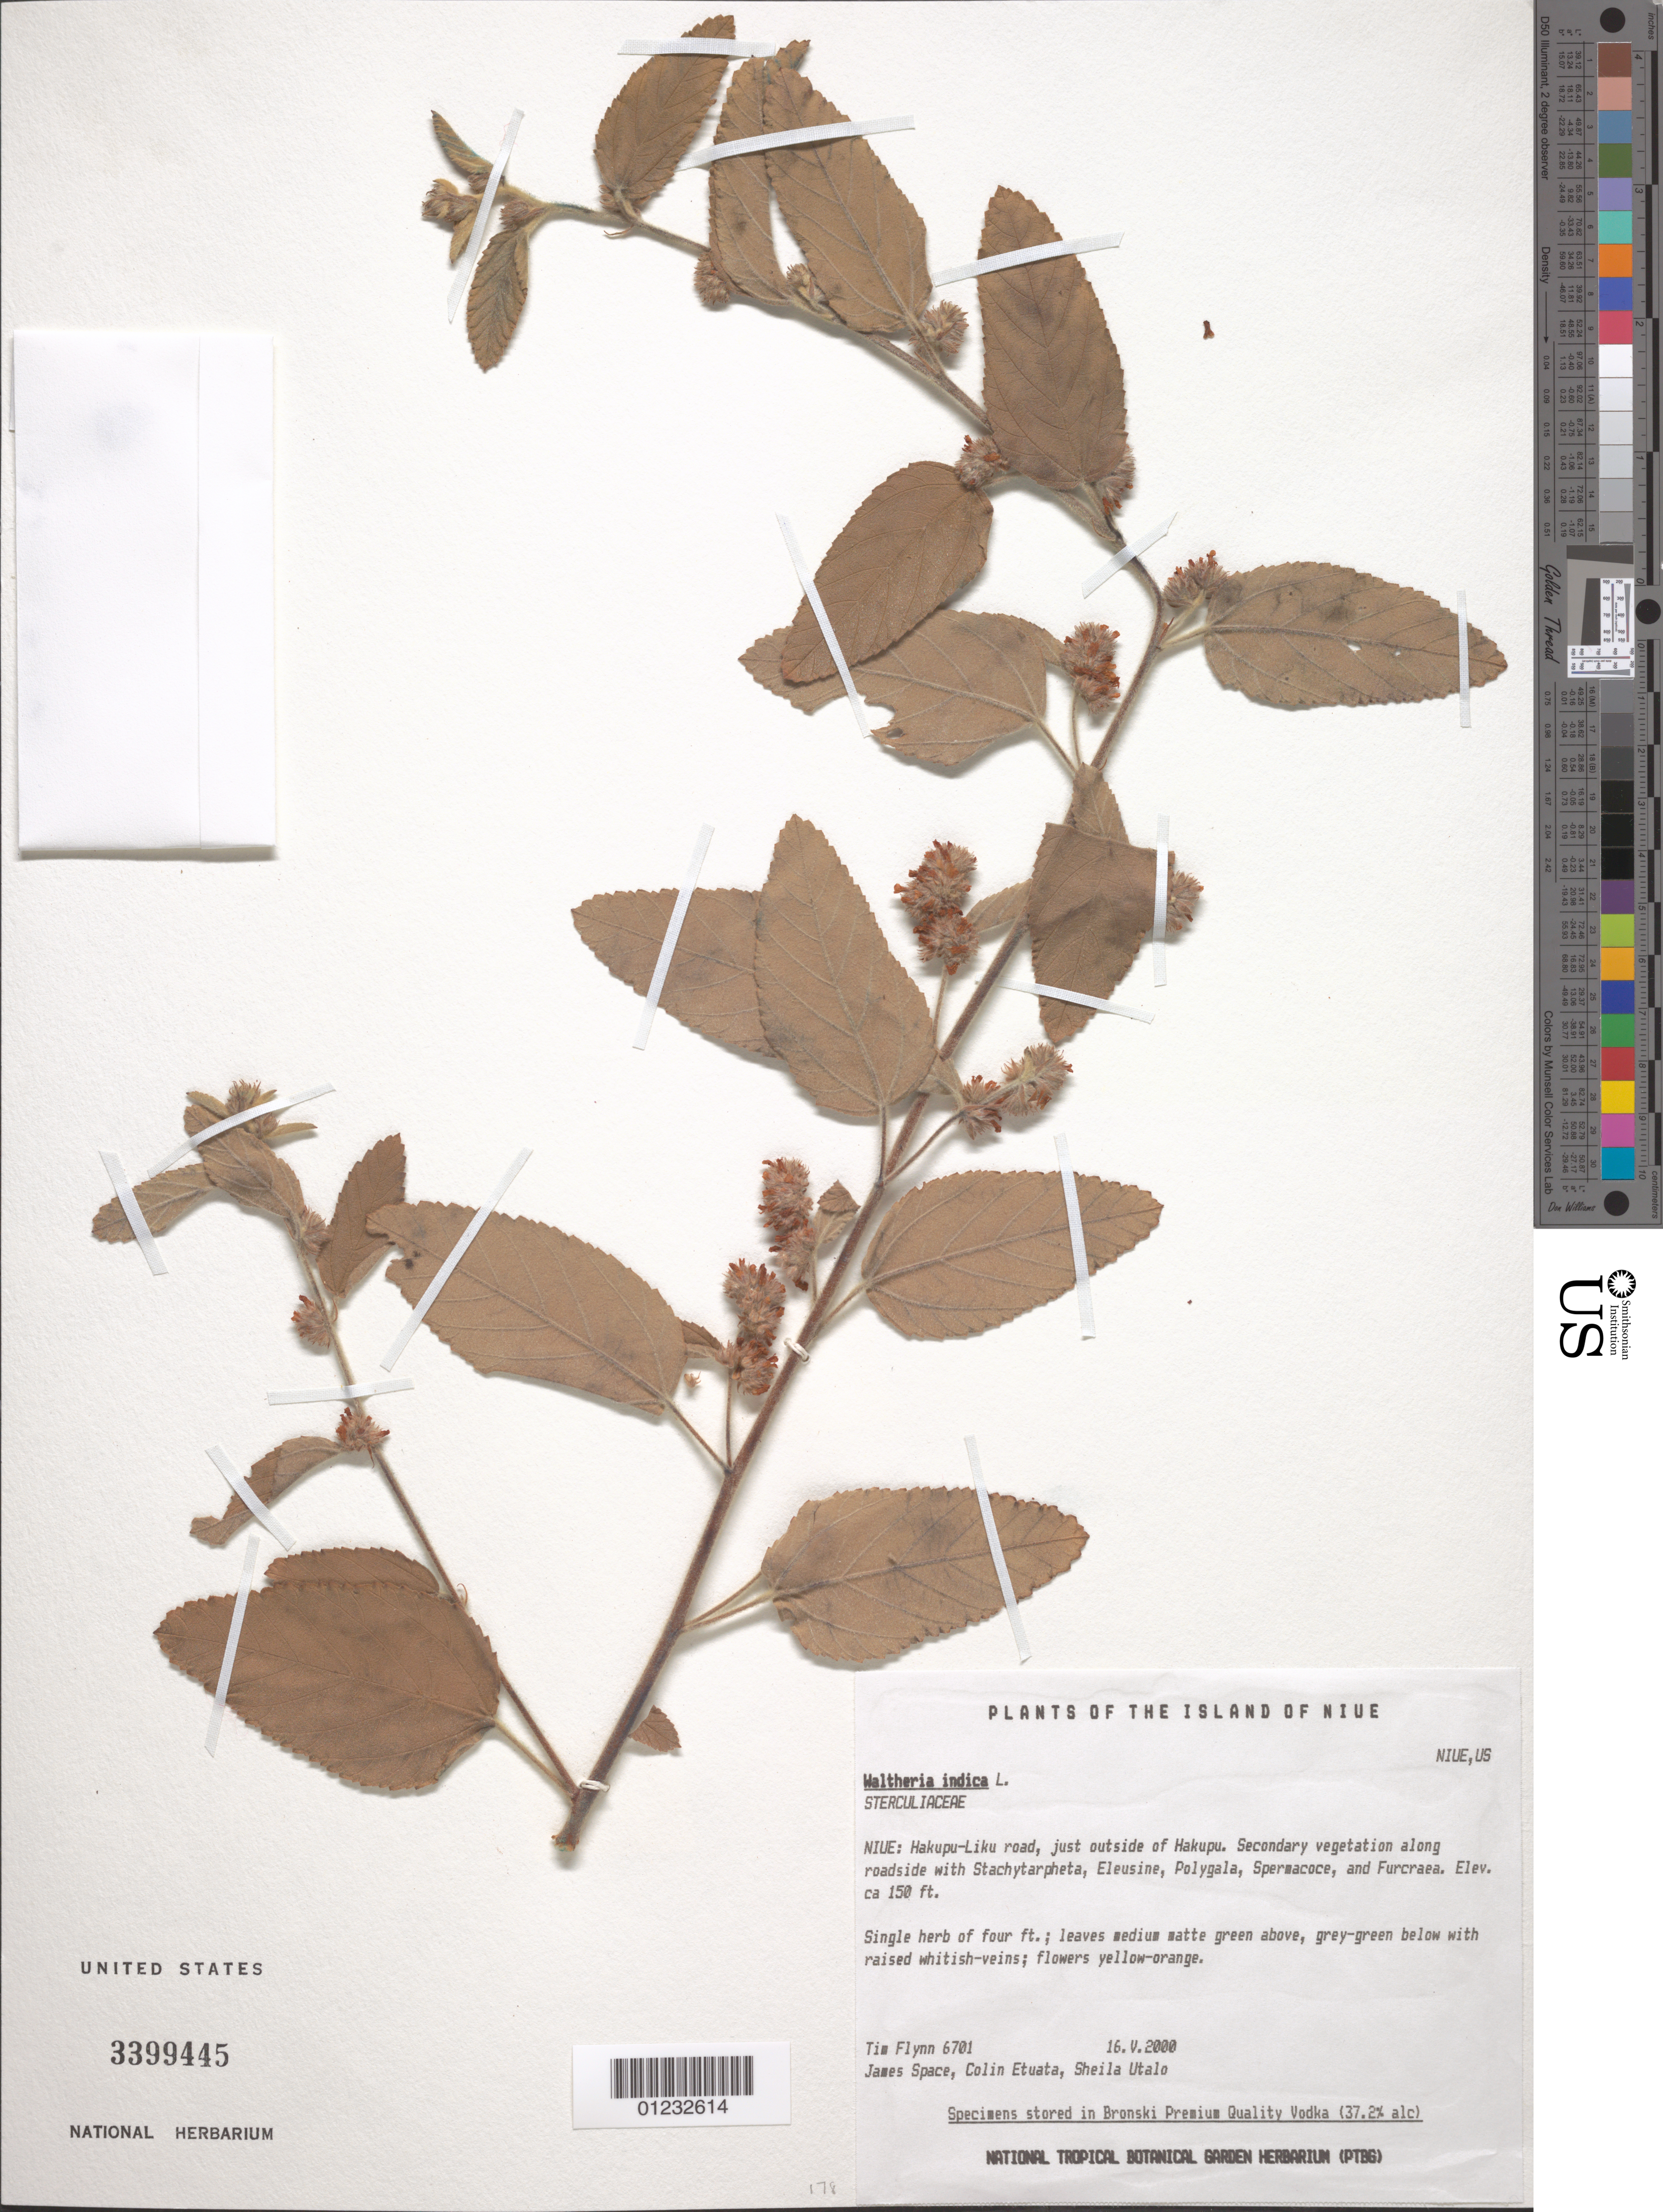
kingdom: Plantae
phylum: Tracheophyta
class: Magnoliopsida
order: Malvales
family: Malvaceae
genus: Waltheria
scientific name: Waltheria indica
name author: L.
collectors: T. W. Flynn, J. Space, C. Etuata & S. Utalo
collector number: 6701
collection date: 2000-05-16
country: Niue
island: Niue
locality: Hakupu-Liku road, just outside of Hakupu, along roadside.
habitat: Secondary vegetation.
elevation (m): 46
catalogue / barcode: US 3399445